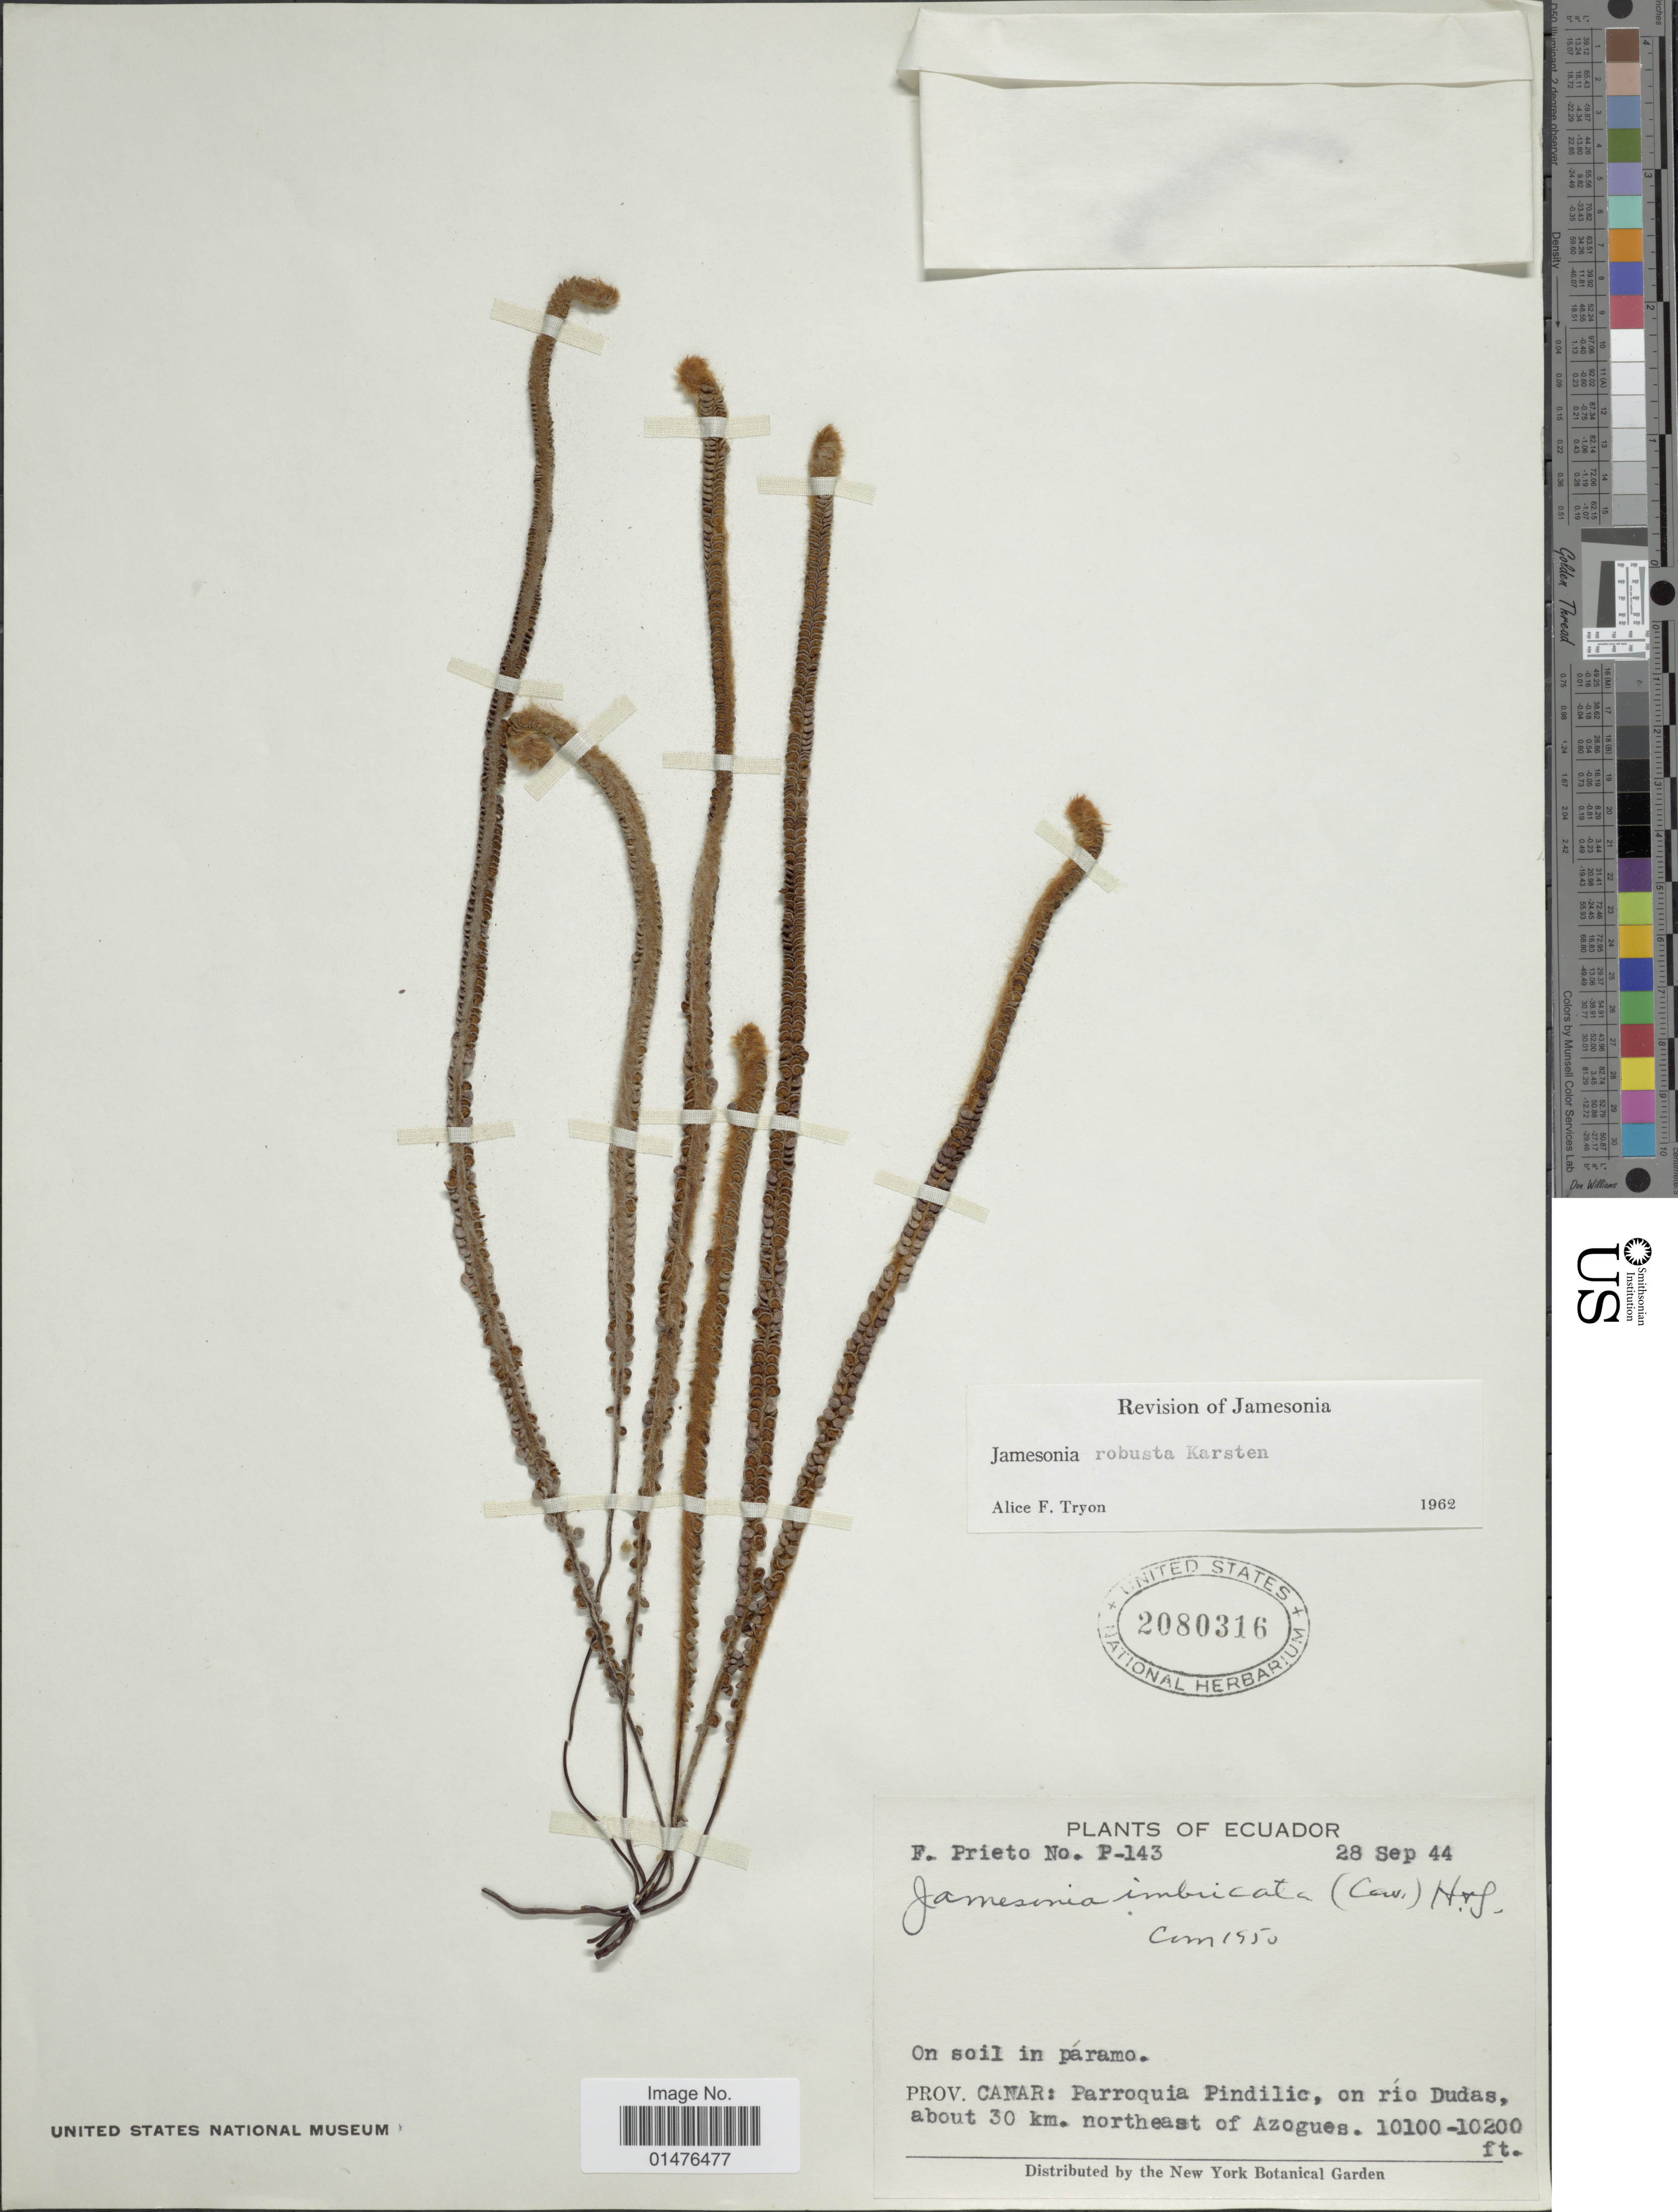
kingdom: Plantae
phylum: Tracheophyta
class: Polypodiopsida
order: Polypodiales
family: Pteridaceae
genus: Jamesonia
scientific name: Jamesonia robusta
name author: H. Karst.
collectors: F. Prieto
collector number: P-143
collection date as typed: Transcribed d/m/y: 28/9/44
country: Ecuador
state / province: Cañar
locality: Parroquia Pindilic, on Rio Dudas about 30 km. northeast of Azogues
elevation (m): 3078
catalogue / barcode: US 2080316